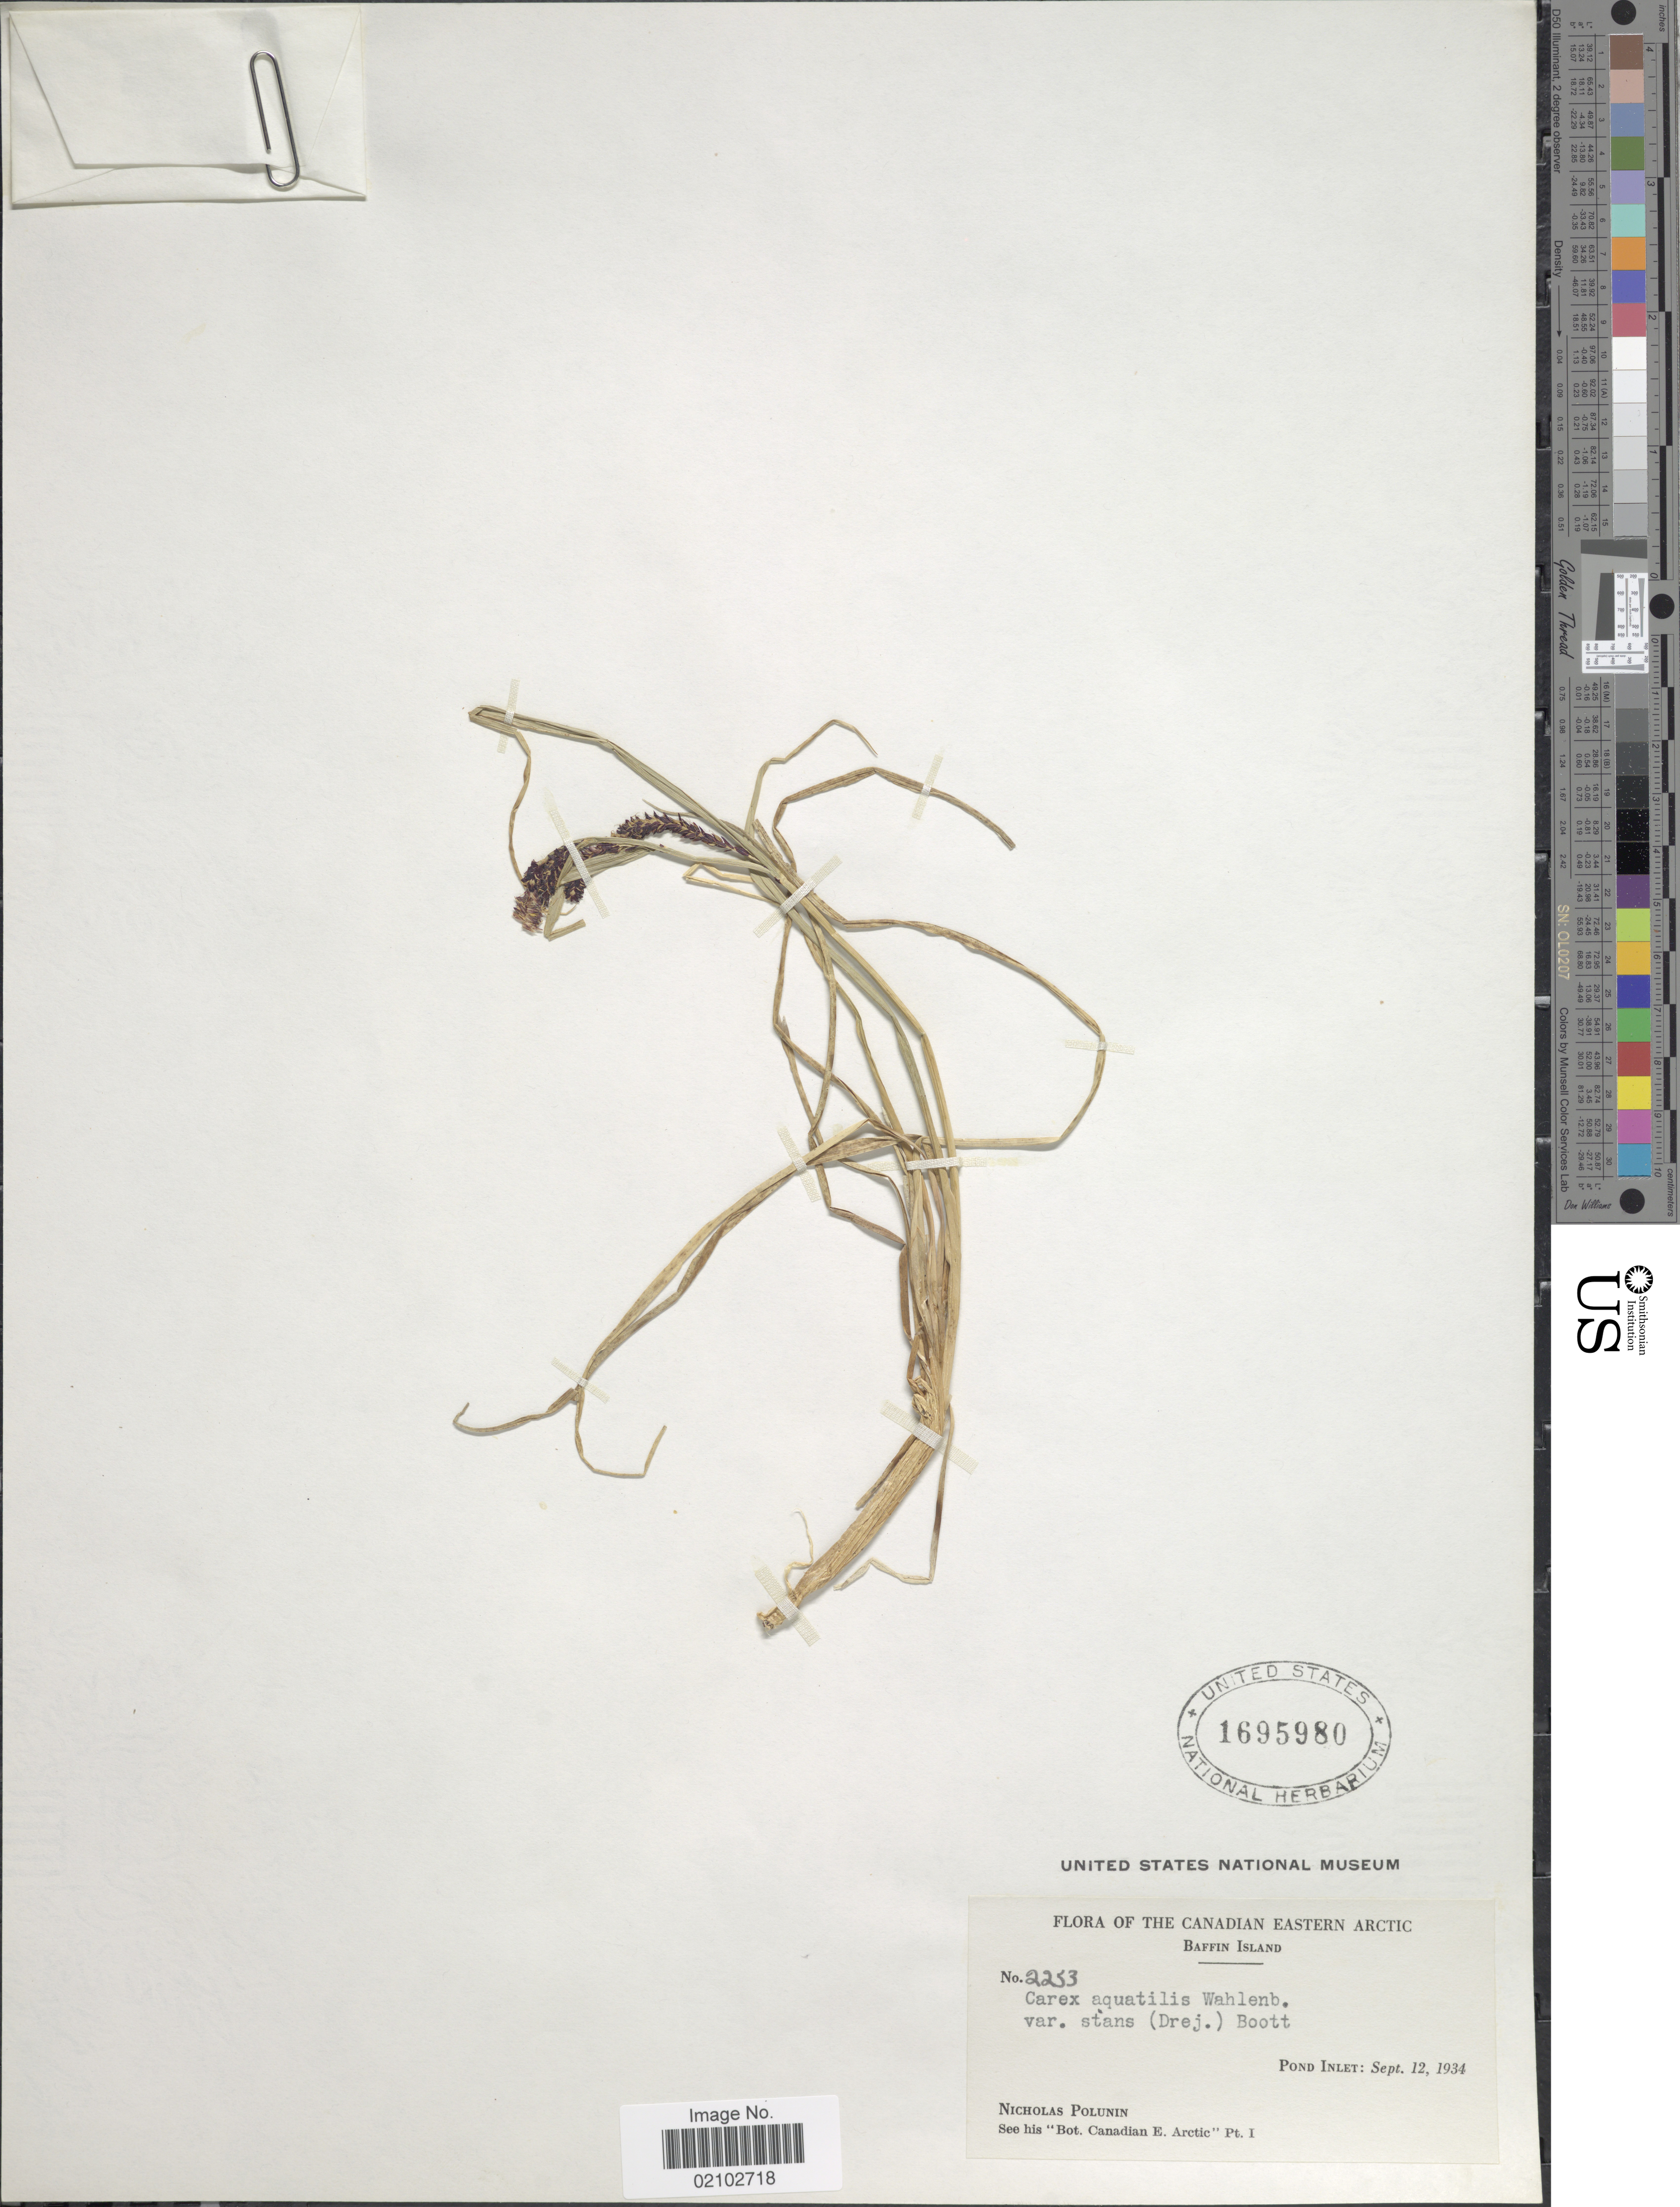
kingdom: Plantae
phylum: Tracheophyta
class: Liliopsida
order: Poales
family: Cyperaceae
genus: Carex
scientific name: Carex aquatilis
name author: Wahlenb.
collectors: N. V. Polunin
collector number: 2253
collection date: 1934-09-12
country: Canada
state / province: Nunavut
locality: Canadian Eastern Arctic, Baffin Island, Pond Inlet.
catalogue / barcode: US 1695980